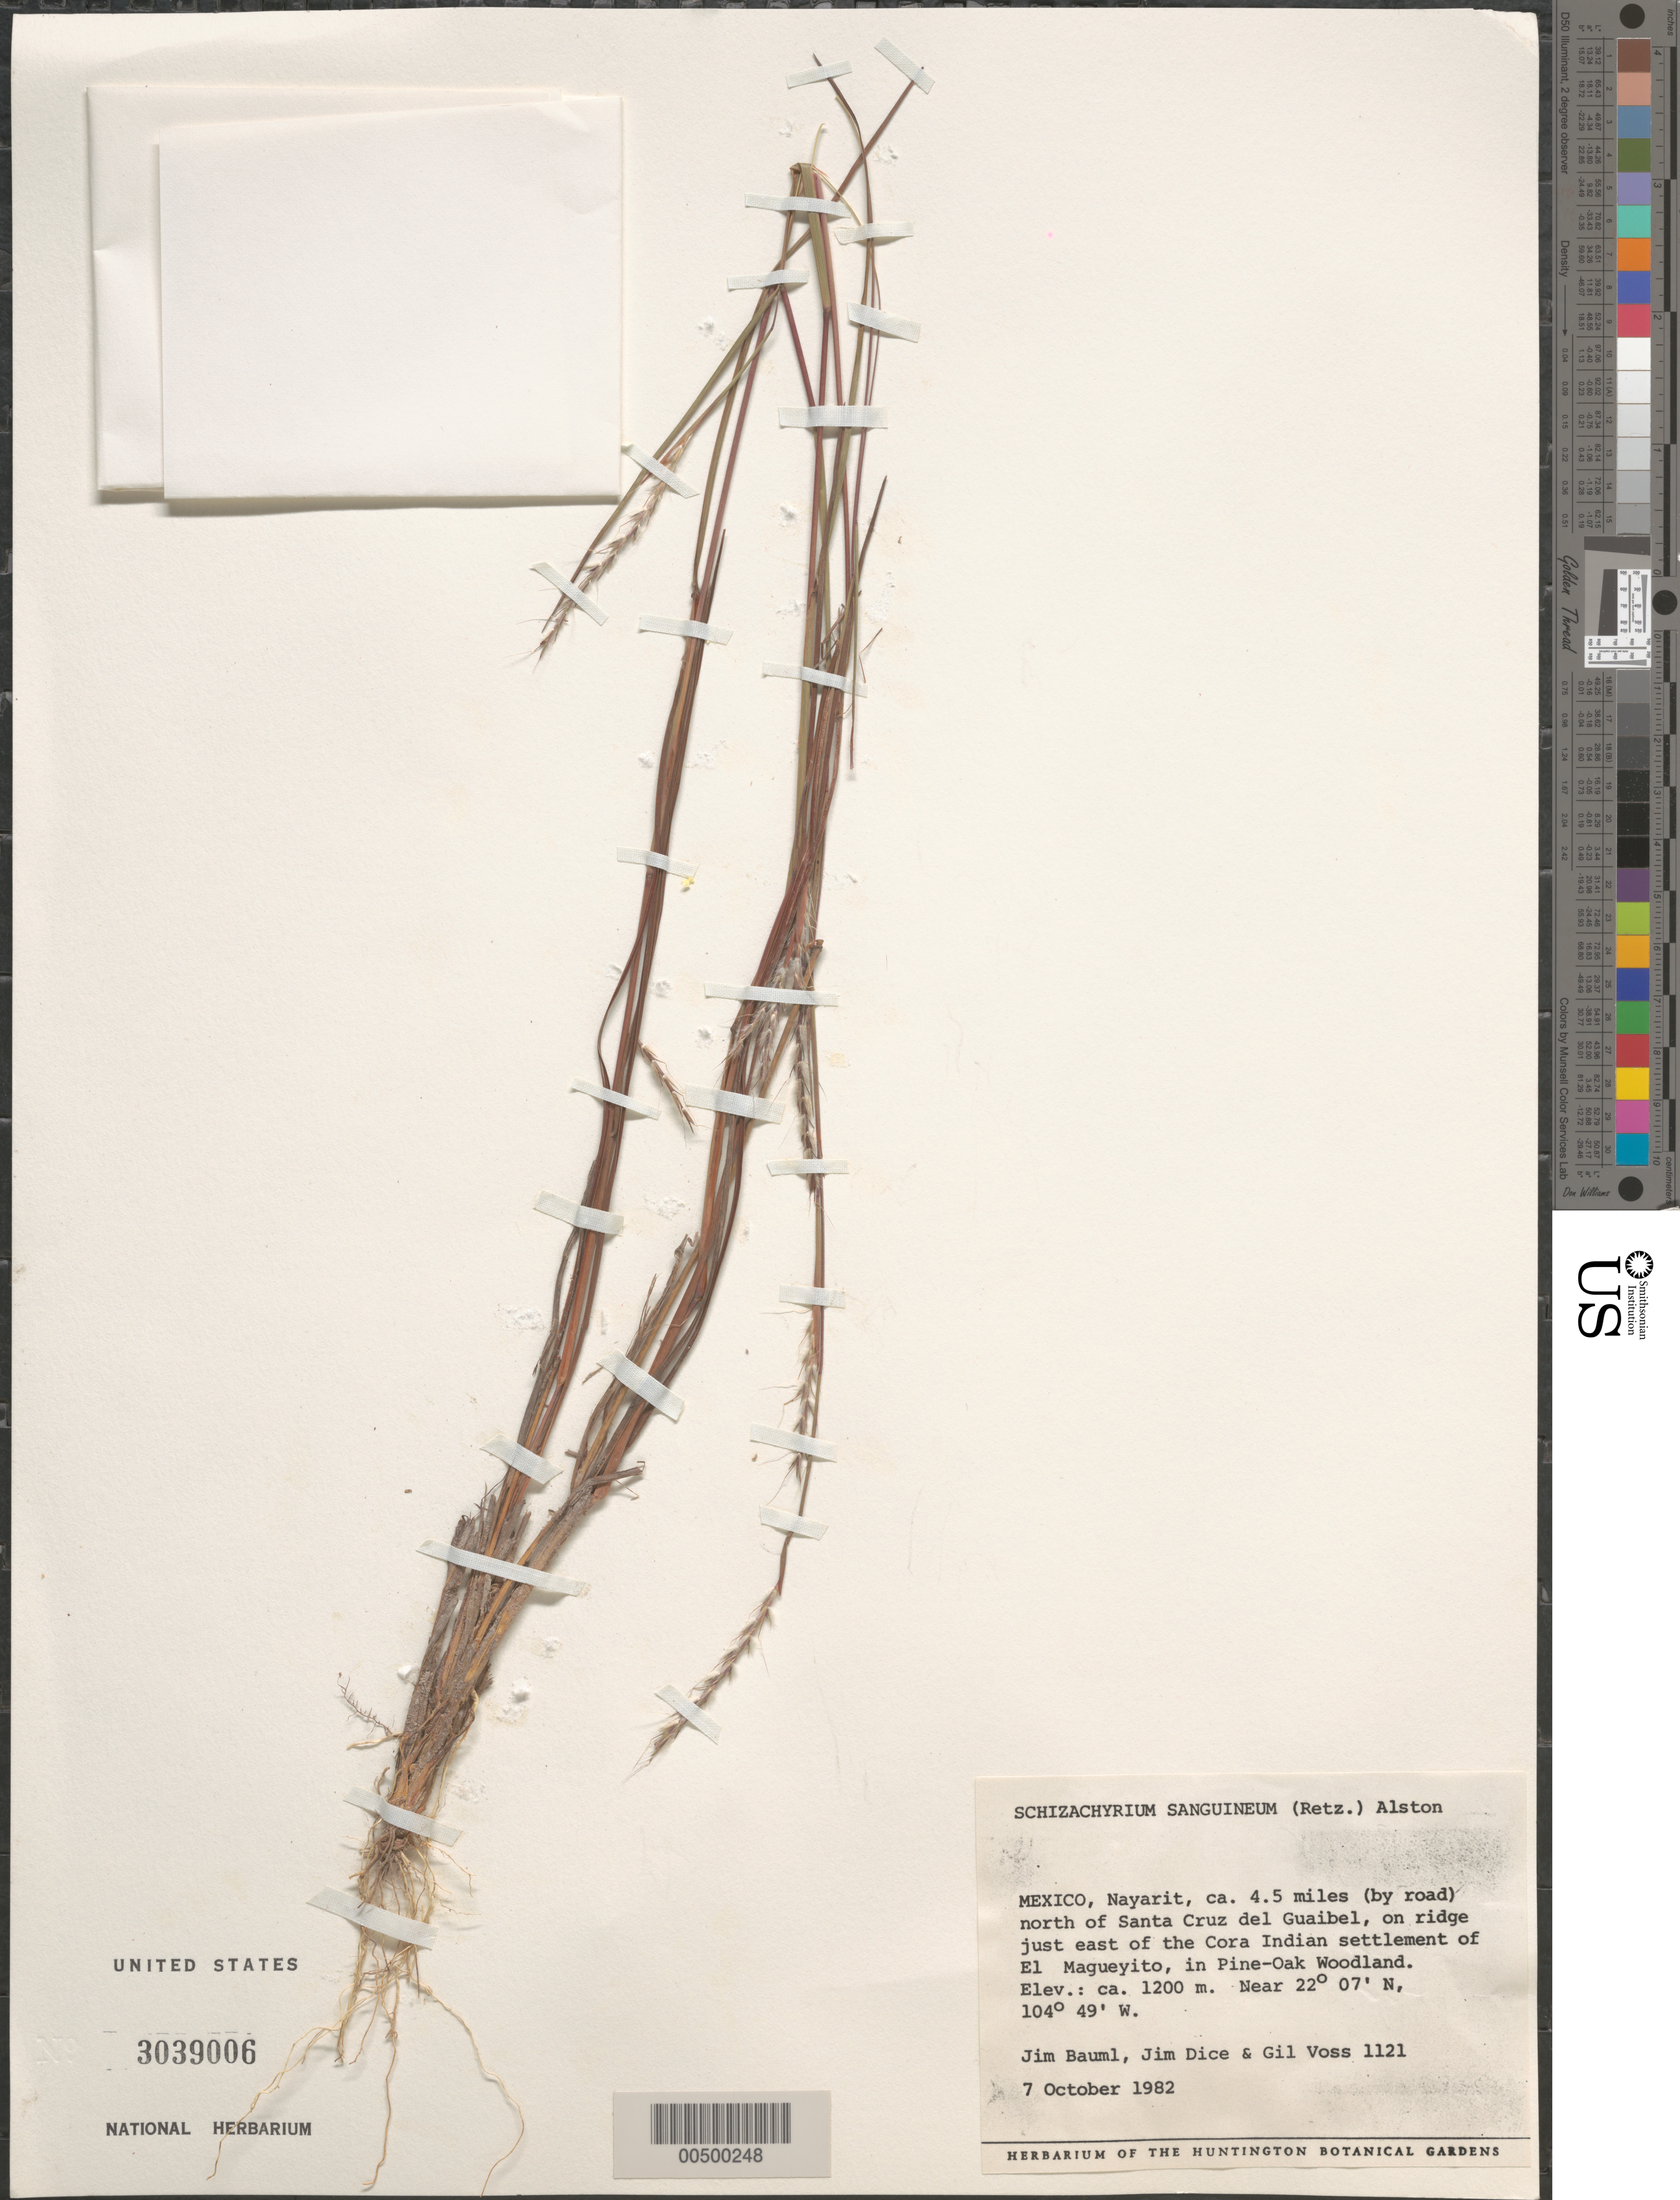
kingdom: Plantae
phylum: Tracheophyta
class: Liliopsida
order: Poales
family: Poaceae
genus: Schizachyrium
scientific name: Schizachyrium sanguineum var. oligostachyum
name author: (Chapm.) S.L. Hatch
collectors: J. Bauml, J. Dice & G. Voss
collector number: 1121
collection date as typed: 7 Oct 1982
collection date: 1982-10-07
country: Mexico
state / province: Nayarit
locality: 4.5 mi (by rd) N of Santa Cruz del Guaibel, on ridge just E of the Cora Indian settlement of El Magueyito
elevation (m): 1200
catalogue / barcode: US 3039006